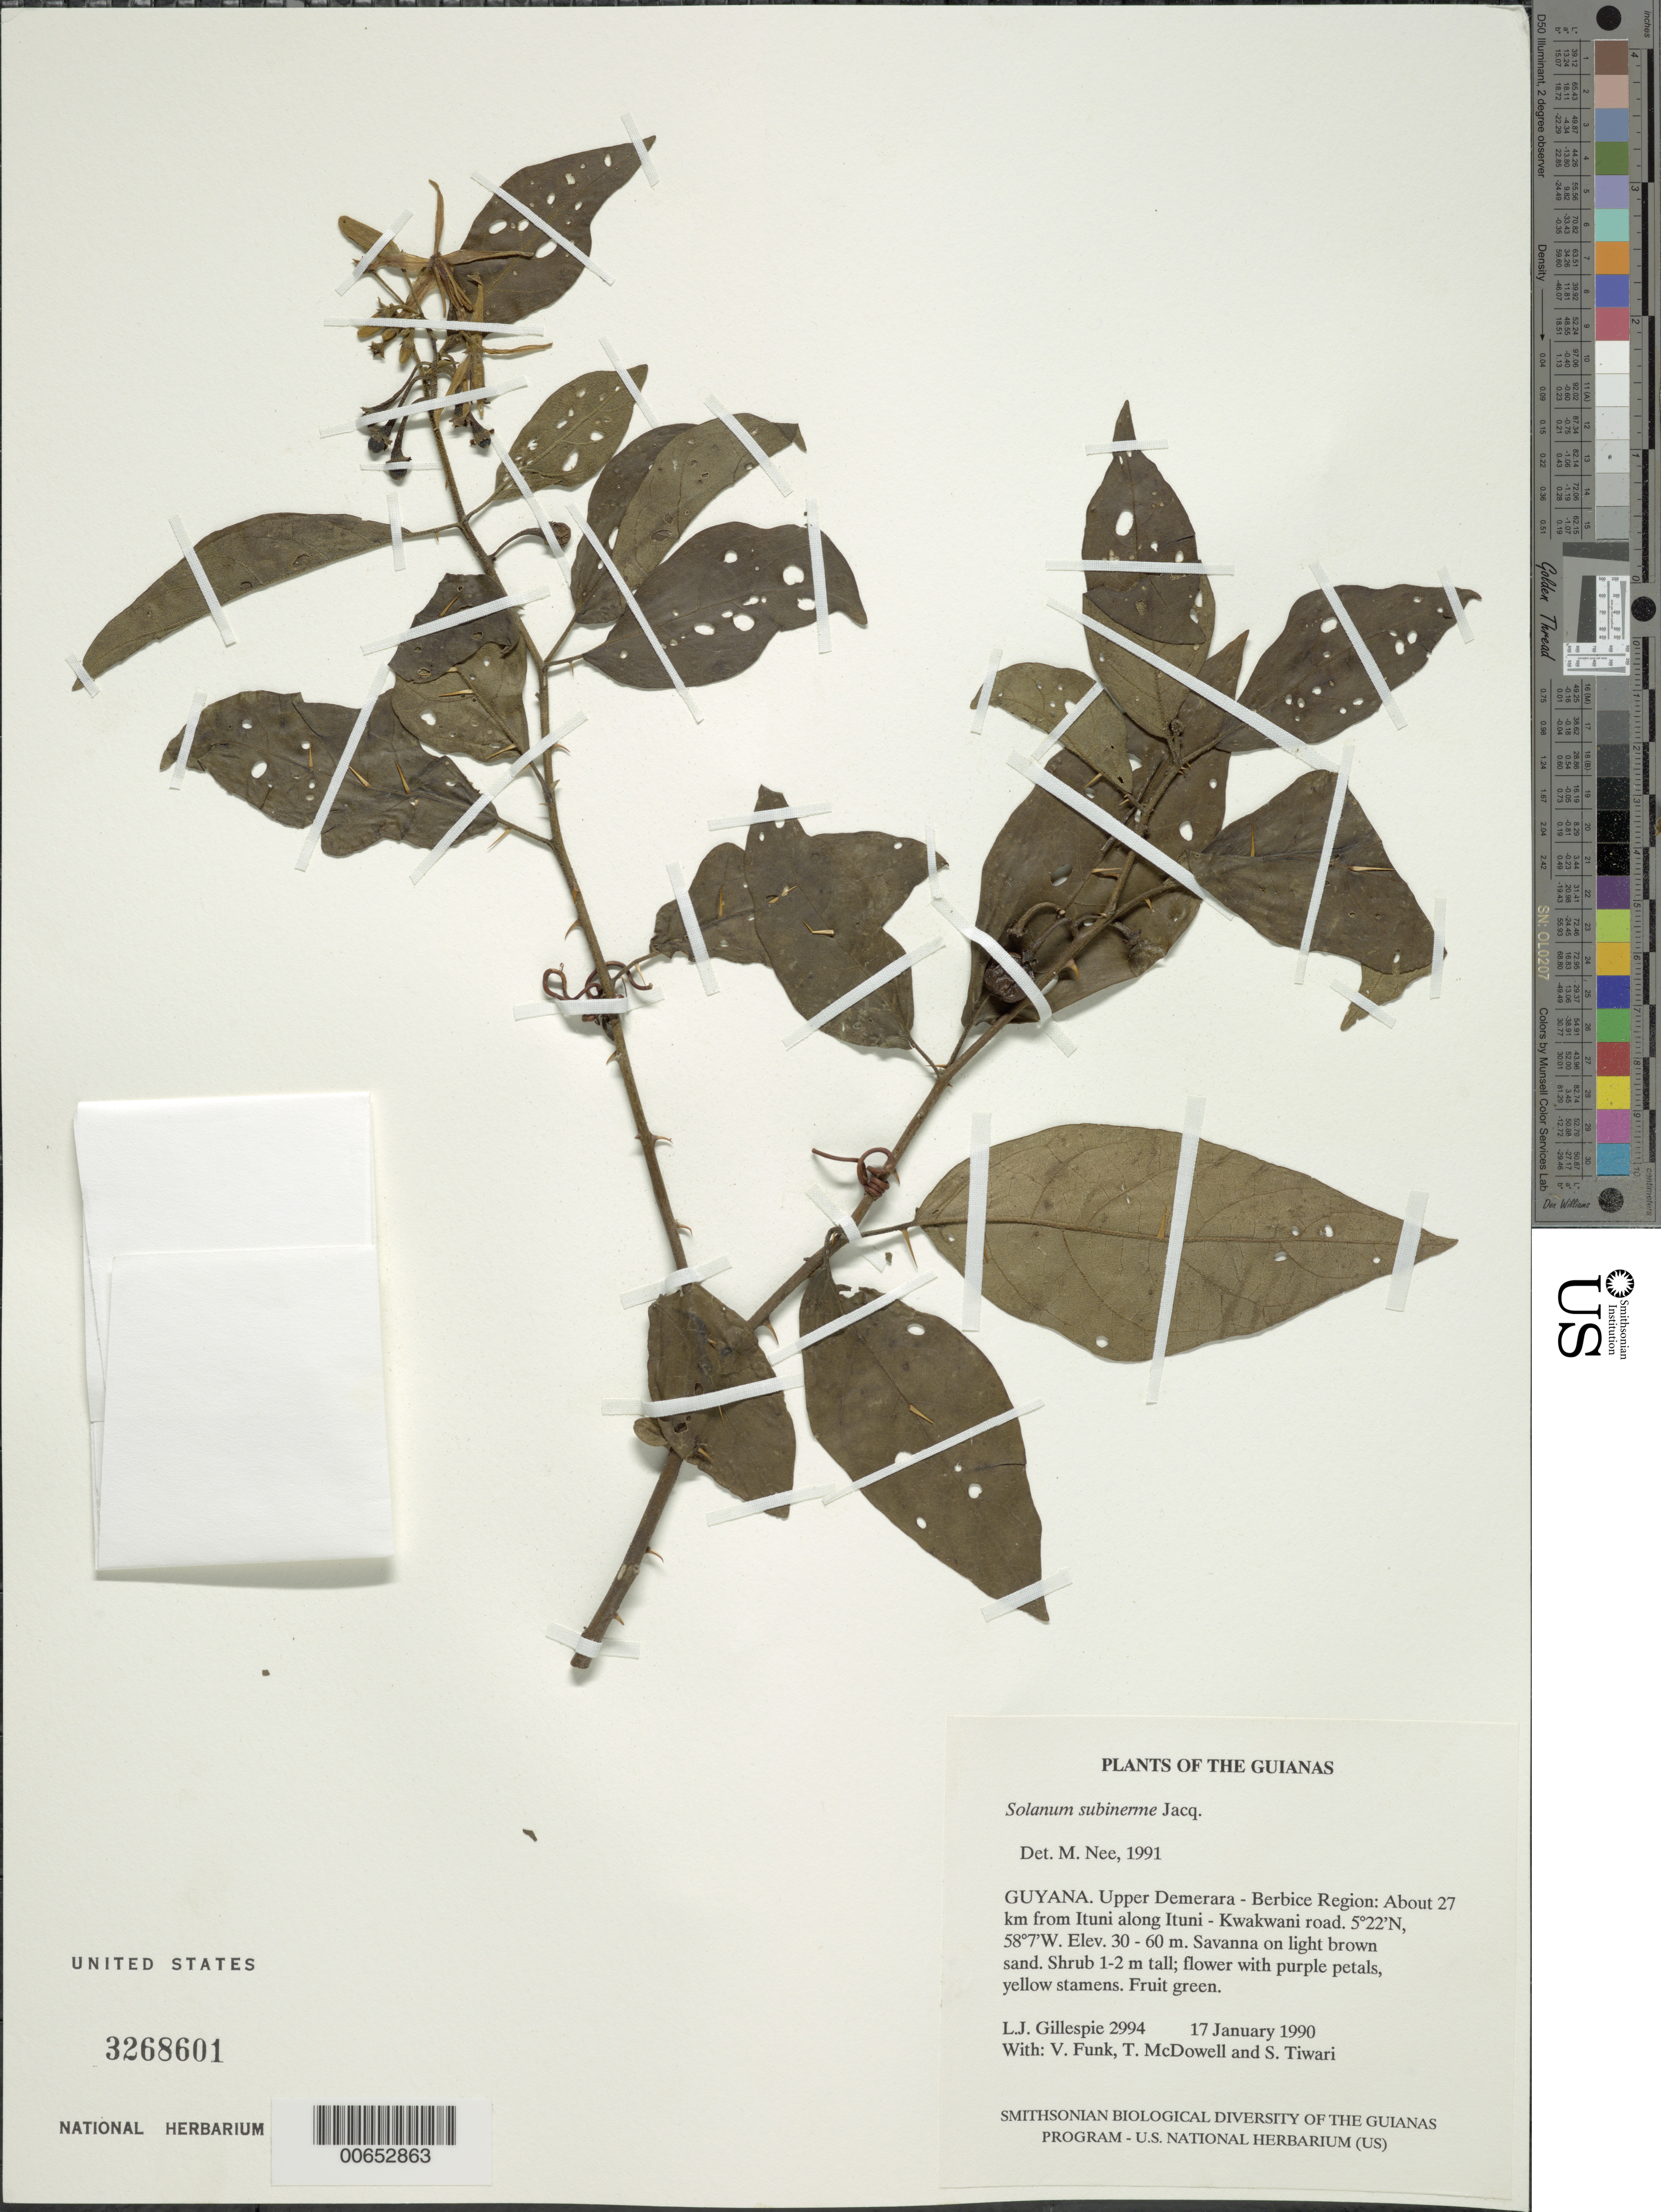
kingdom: Plantae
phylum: Tracheophyta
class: Magnoliopsida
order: Solanales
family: Solanaceae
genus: Solanum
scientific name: Solanum subinerme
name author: Jacq.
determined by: Nee, Michael H.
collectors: L. J. Gillespie, V. Funk, T. McDowell & S. Tiwari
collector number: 2994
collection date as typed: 1 Jan 1990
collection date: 1990-01-01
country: Guyana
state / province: U. Demerara-Berbice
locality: About 27 km from Ituni along Ituni - Kwakwani road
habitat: Savanna on light brown sand.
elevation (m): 30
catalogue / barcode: US 3268601